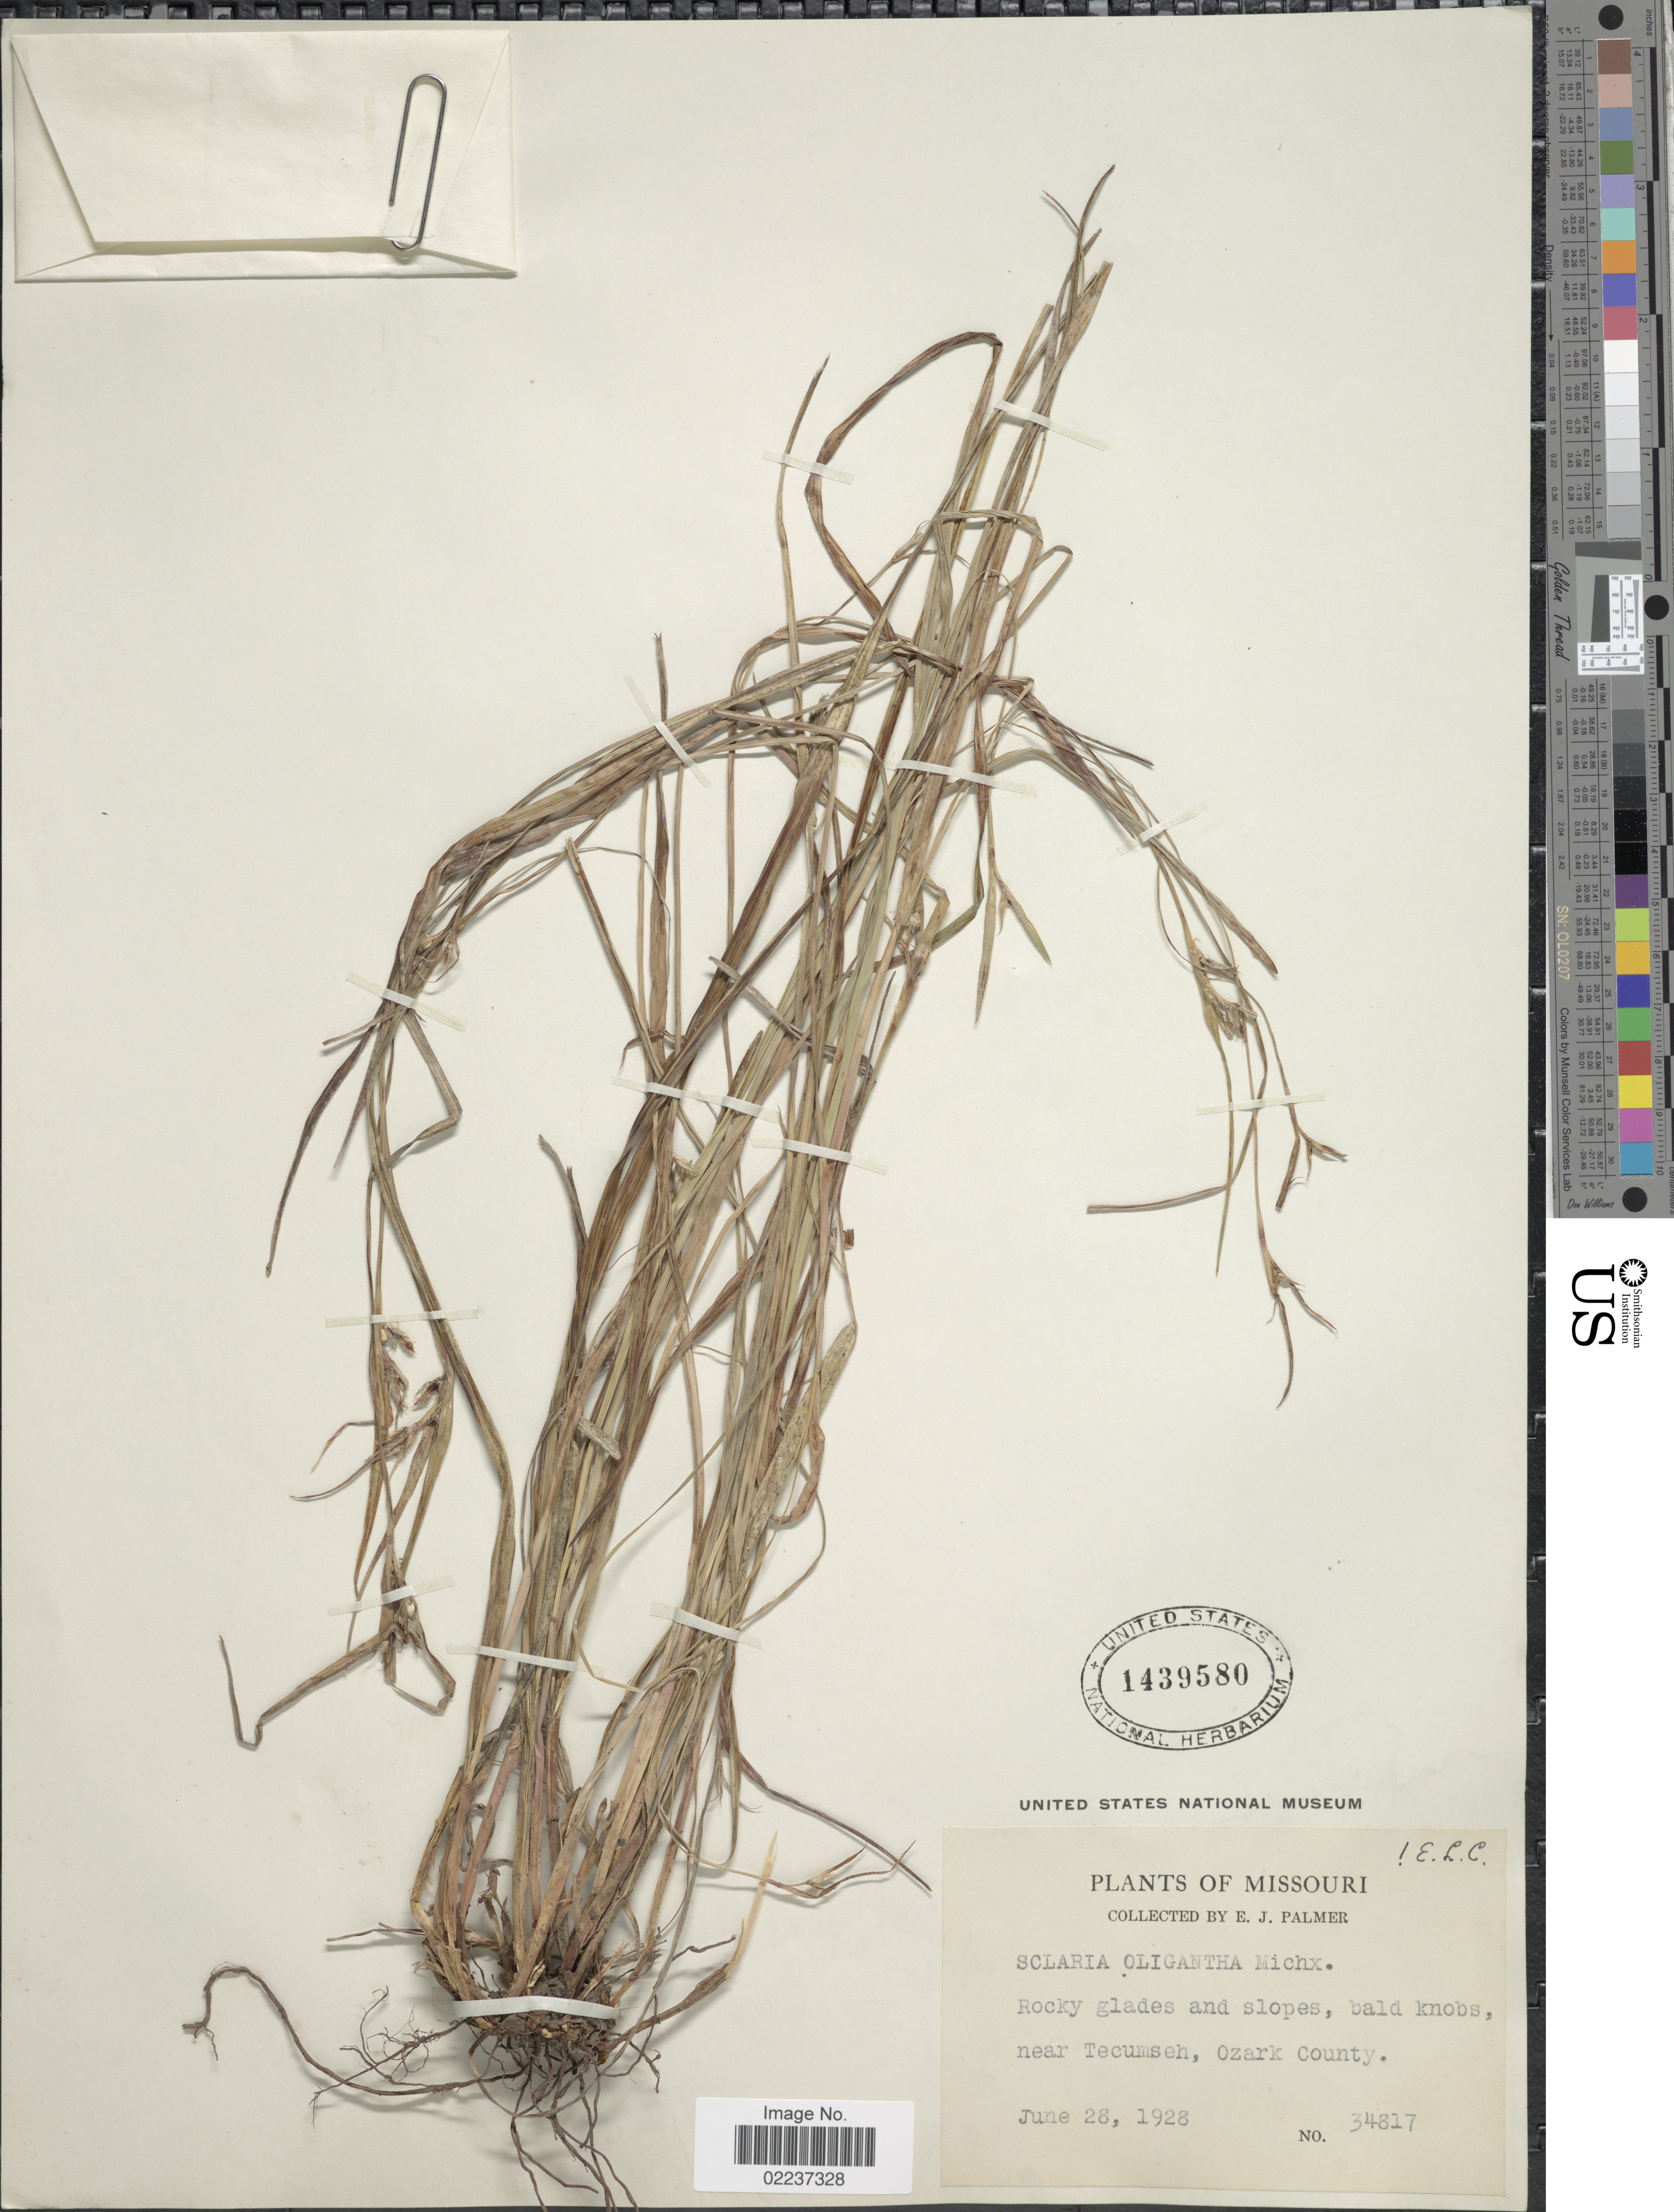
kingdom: Plantae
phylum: Tracheophyta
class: Liliopsida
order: Poales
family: Cyperaceae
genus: Scleria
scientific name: Scleria oligantha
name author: Michx.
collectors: E. J. Palmer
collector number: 34817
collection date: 1928-06-28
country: United States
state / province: Missouri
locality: Near Tecumseh, Ozark County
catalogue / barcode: US 1439580